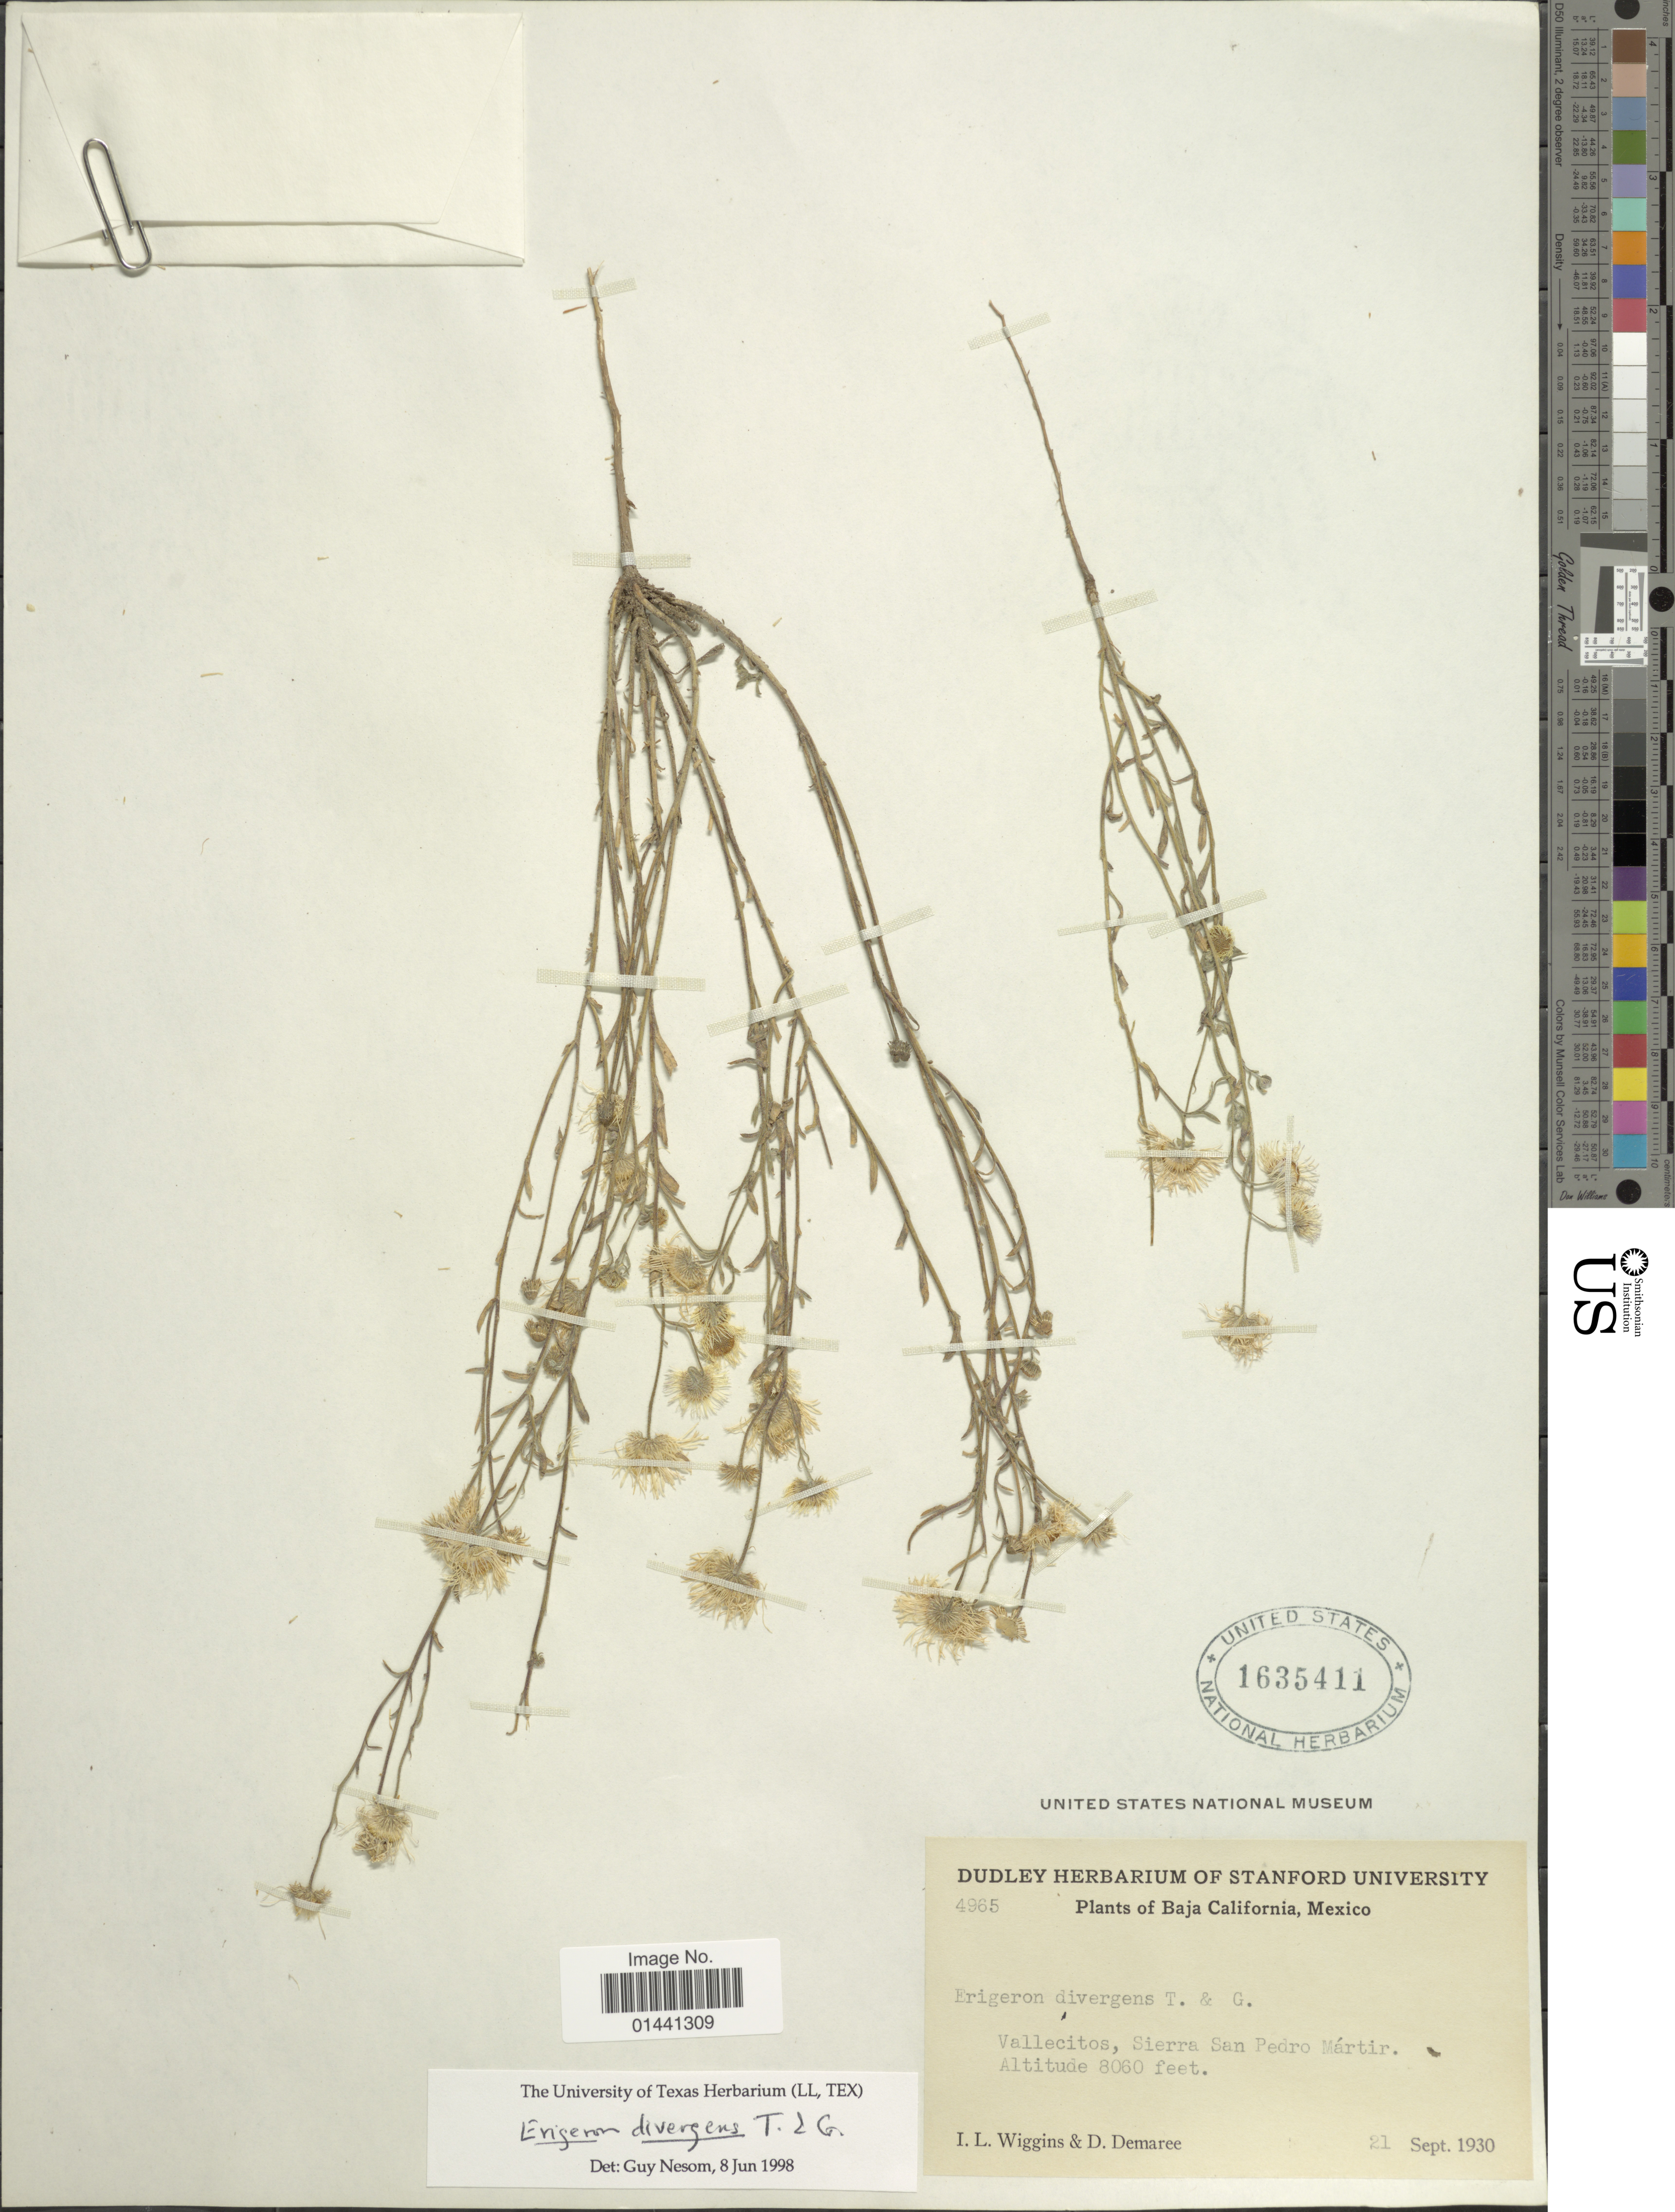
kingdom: Plantae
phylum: Tracheophyta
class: Magnoliopsida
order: Asterales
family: Asteraceae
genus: Erigeron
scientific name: Erigeron divergens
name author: Torr. & A. Gray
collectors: I. L. Wiggins & D. Demaree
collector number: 4965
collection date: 1930-09-21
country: Mexico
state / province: Baja California Sur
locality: Vallecitos, Sierra San Pedro Mártir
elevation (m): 2457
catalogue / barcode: US 1635411